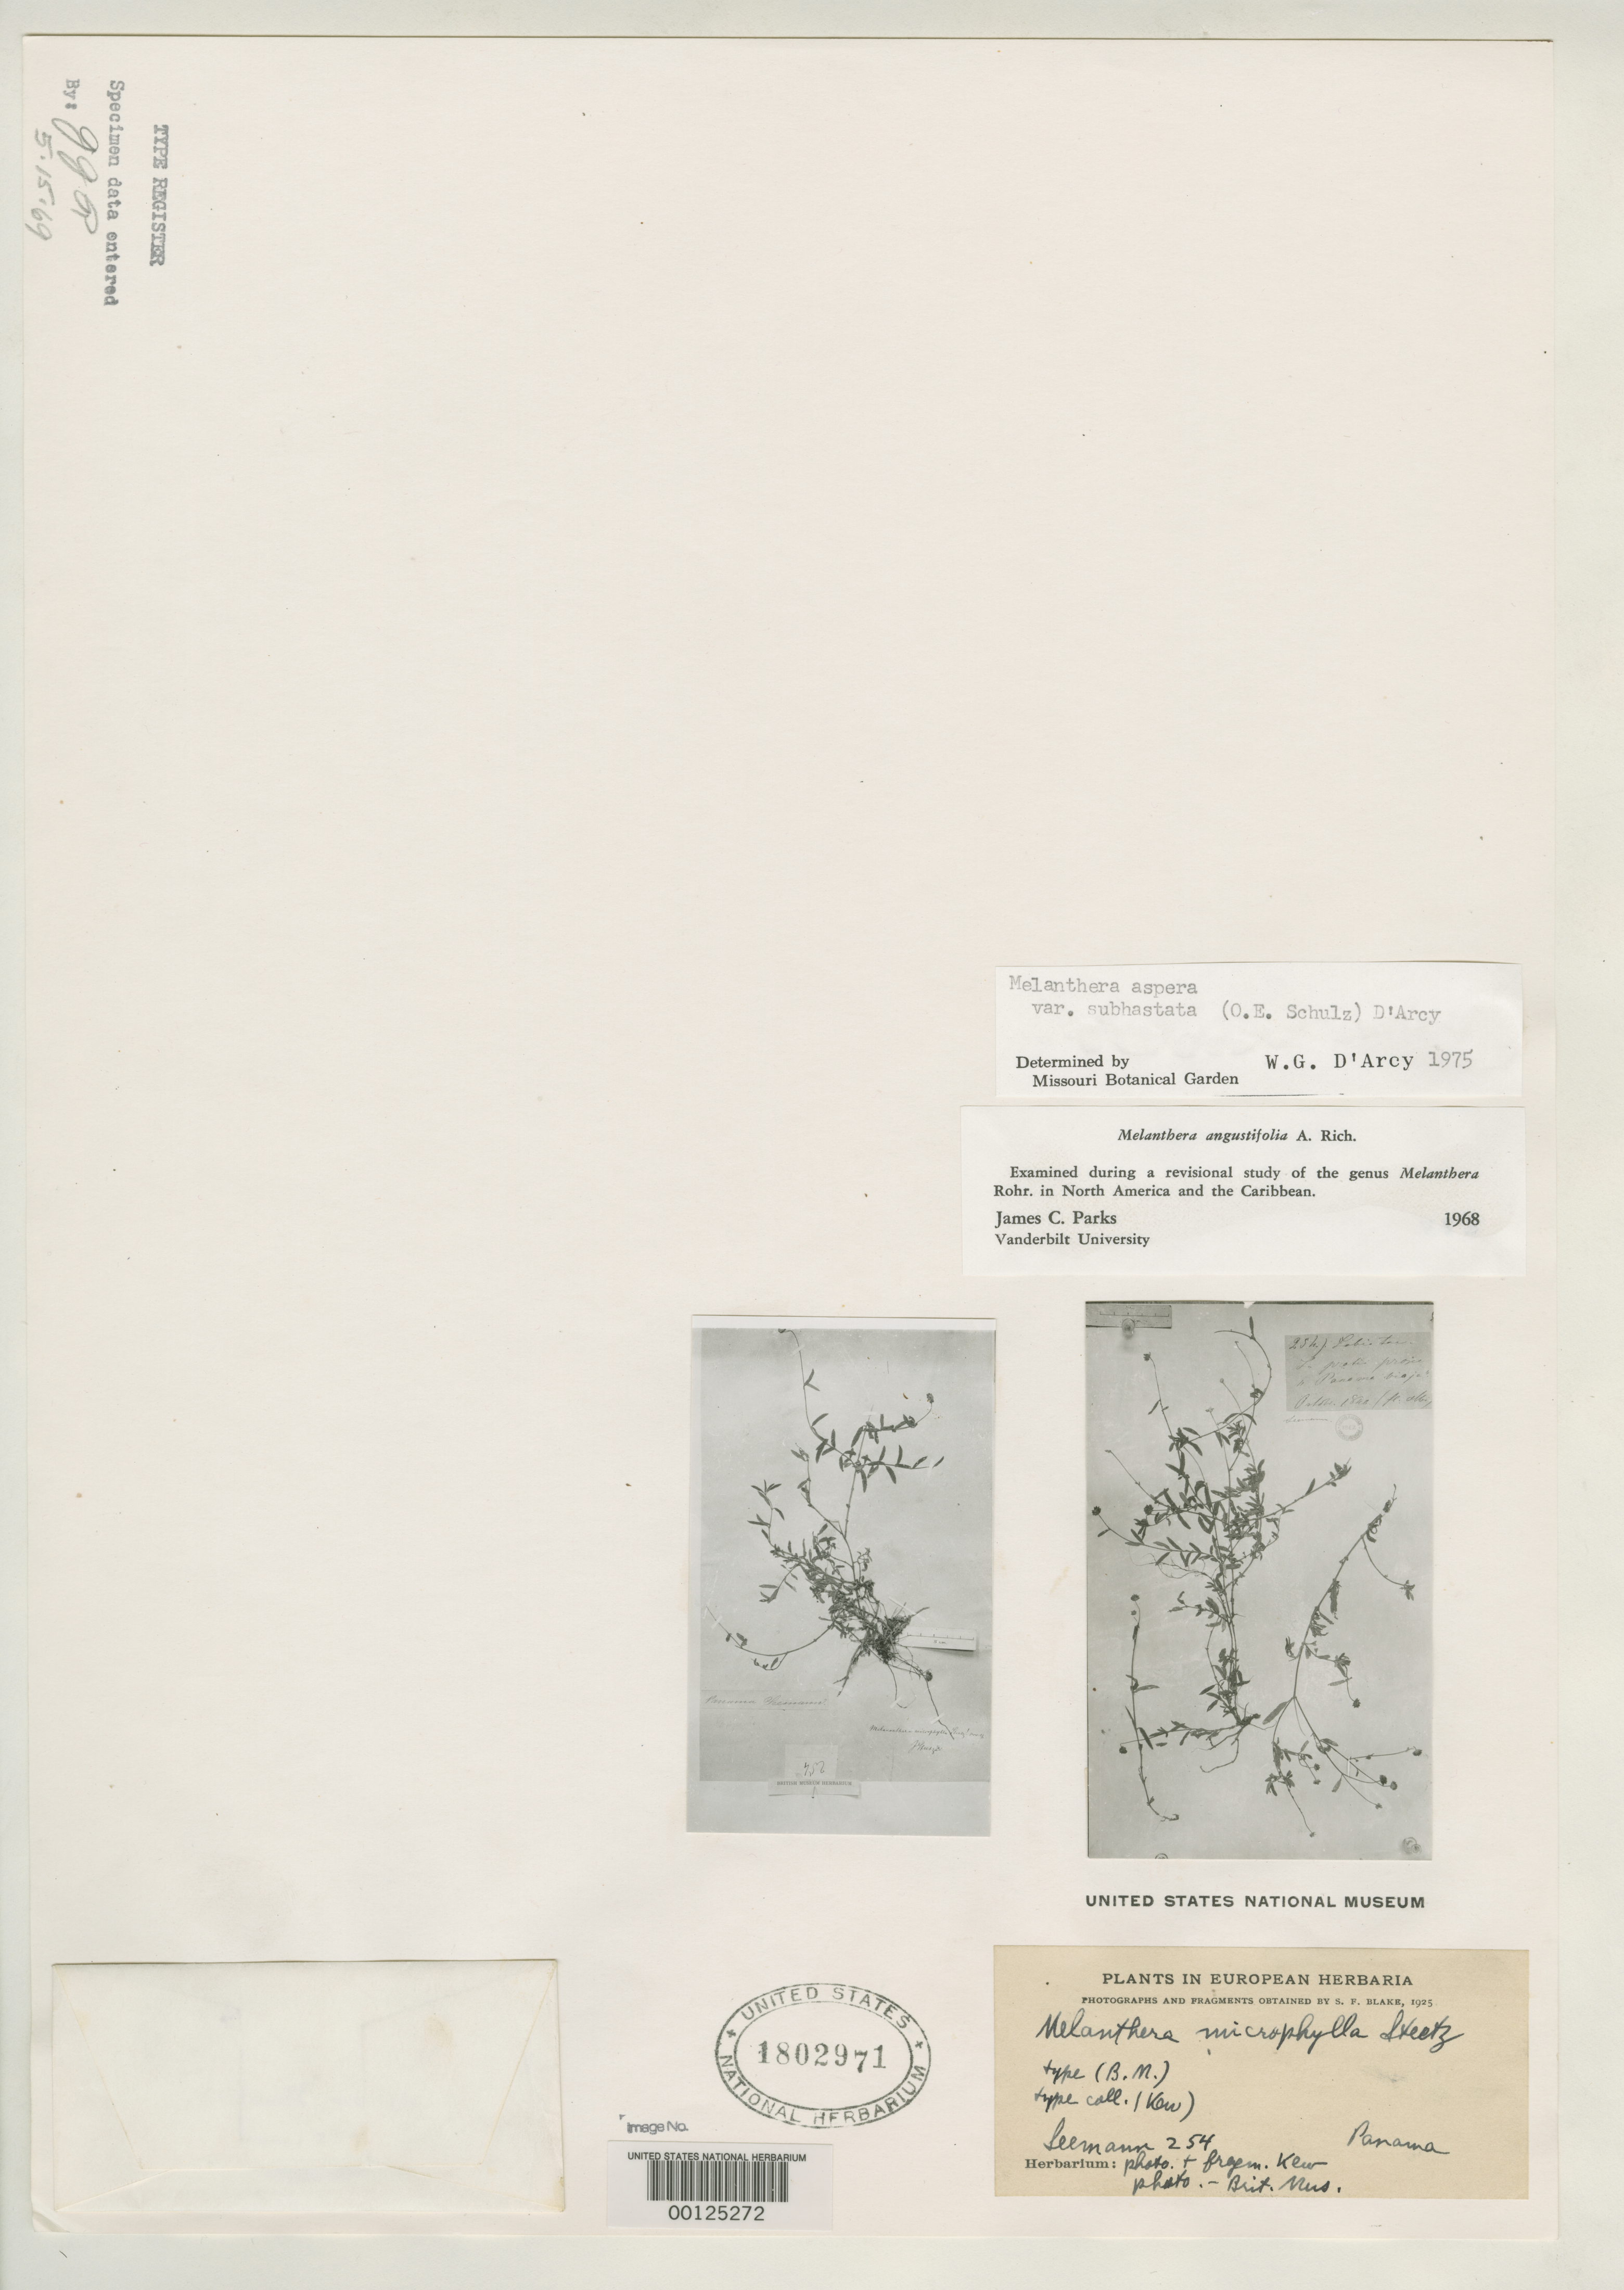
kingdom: Plantae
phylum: Tracheophyta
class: Magnoliopsida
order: Asterales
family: Asteraceae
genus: Melanthera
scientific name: Melanthera microphylla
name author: Steetz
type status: Type Material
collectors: B. C. Seemann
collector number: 254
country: Panama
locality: NW of Boquete towards Parque Nacional Volcan Baru.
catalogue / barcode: US 1802971